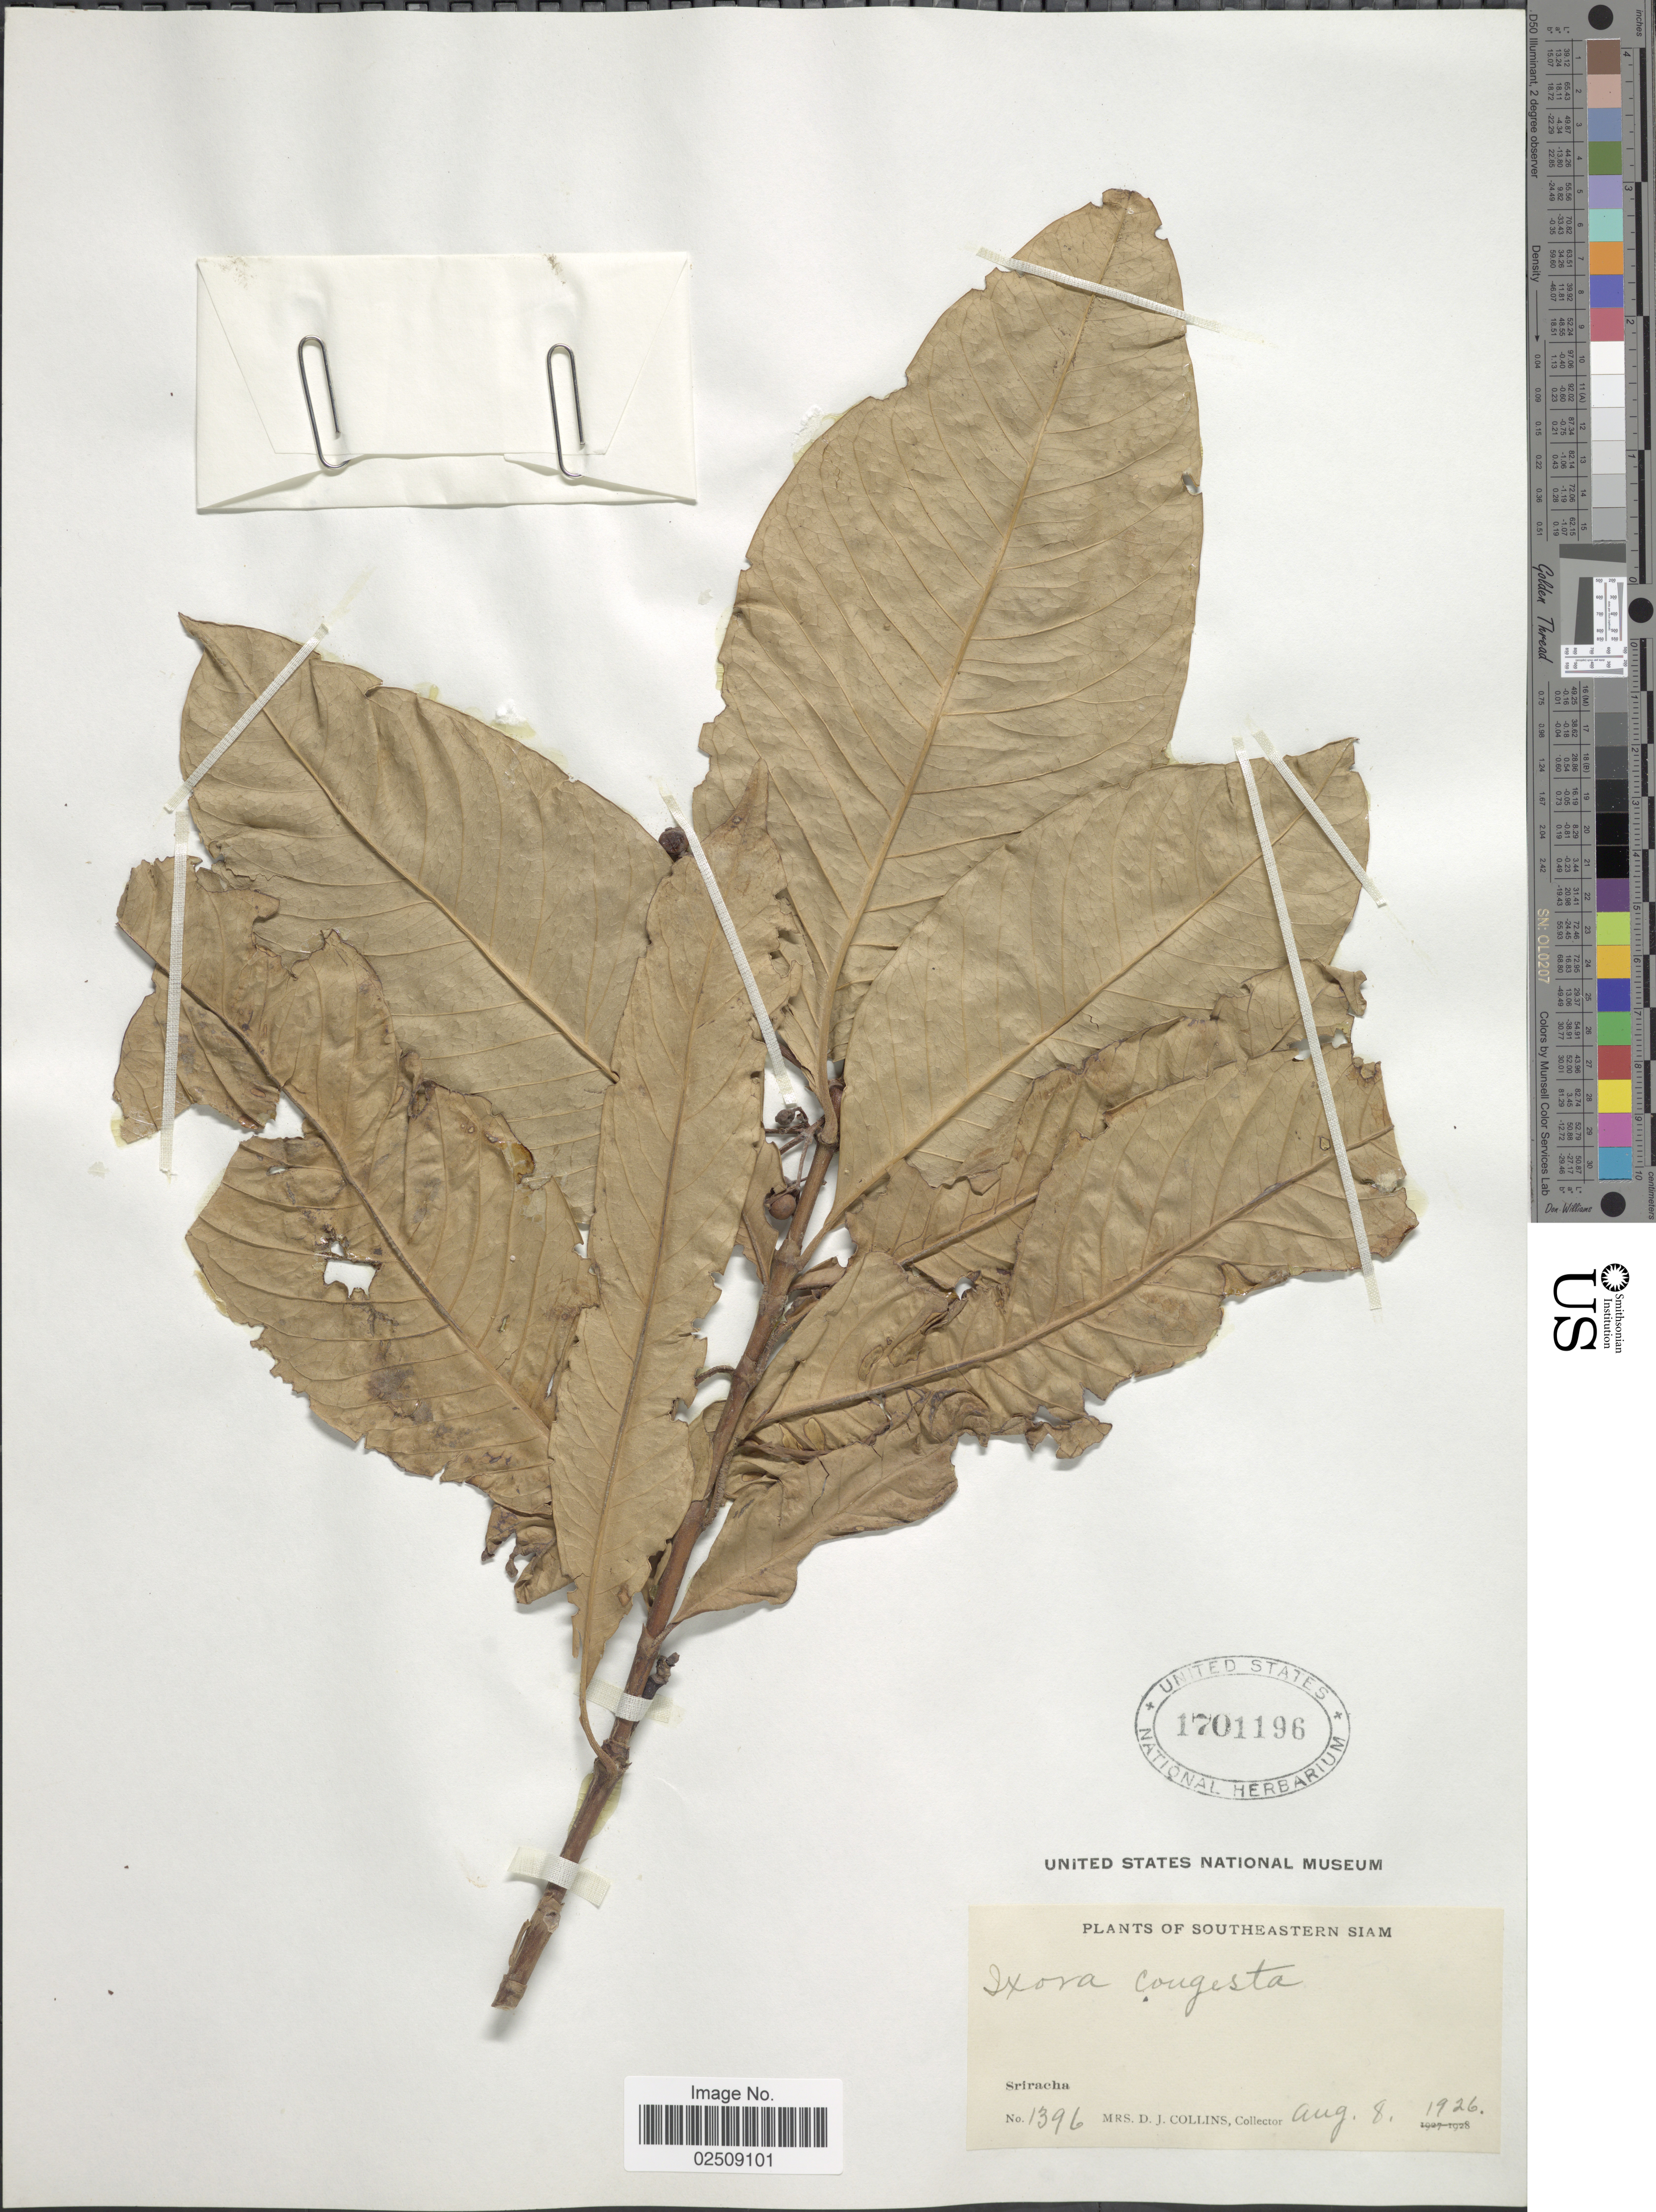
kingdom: Plantae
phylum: Tracheophyta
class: Magnoliopsida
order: Gentianales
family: Rubiaceae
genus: Ixora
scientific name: Ixora congesta x I. macrothyrsa (Teijsm. & Binn.) N.E. Br. 'Thai Flame'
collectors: Mrs. D. J. Collins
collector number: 1396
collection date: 1926-08-08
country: Thailand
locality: Southeastern Siam. Sriracha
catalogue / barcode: US 1701196